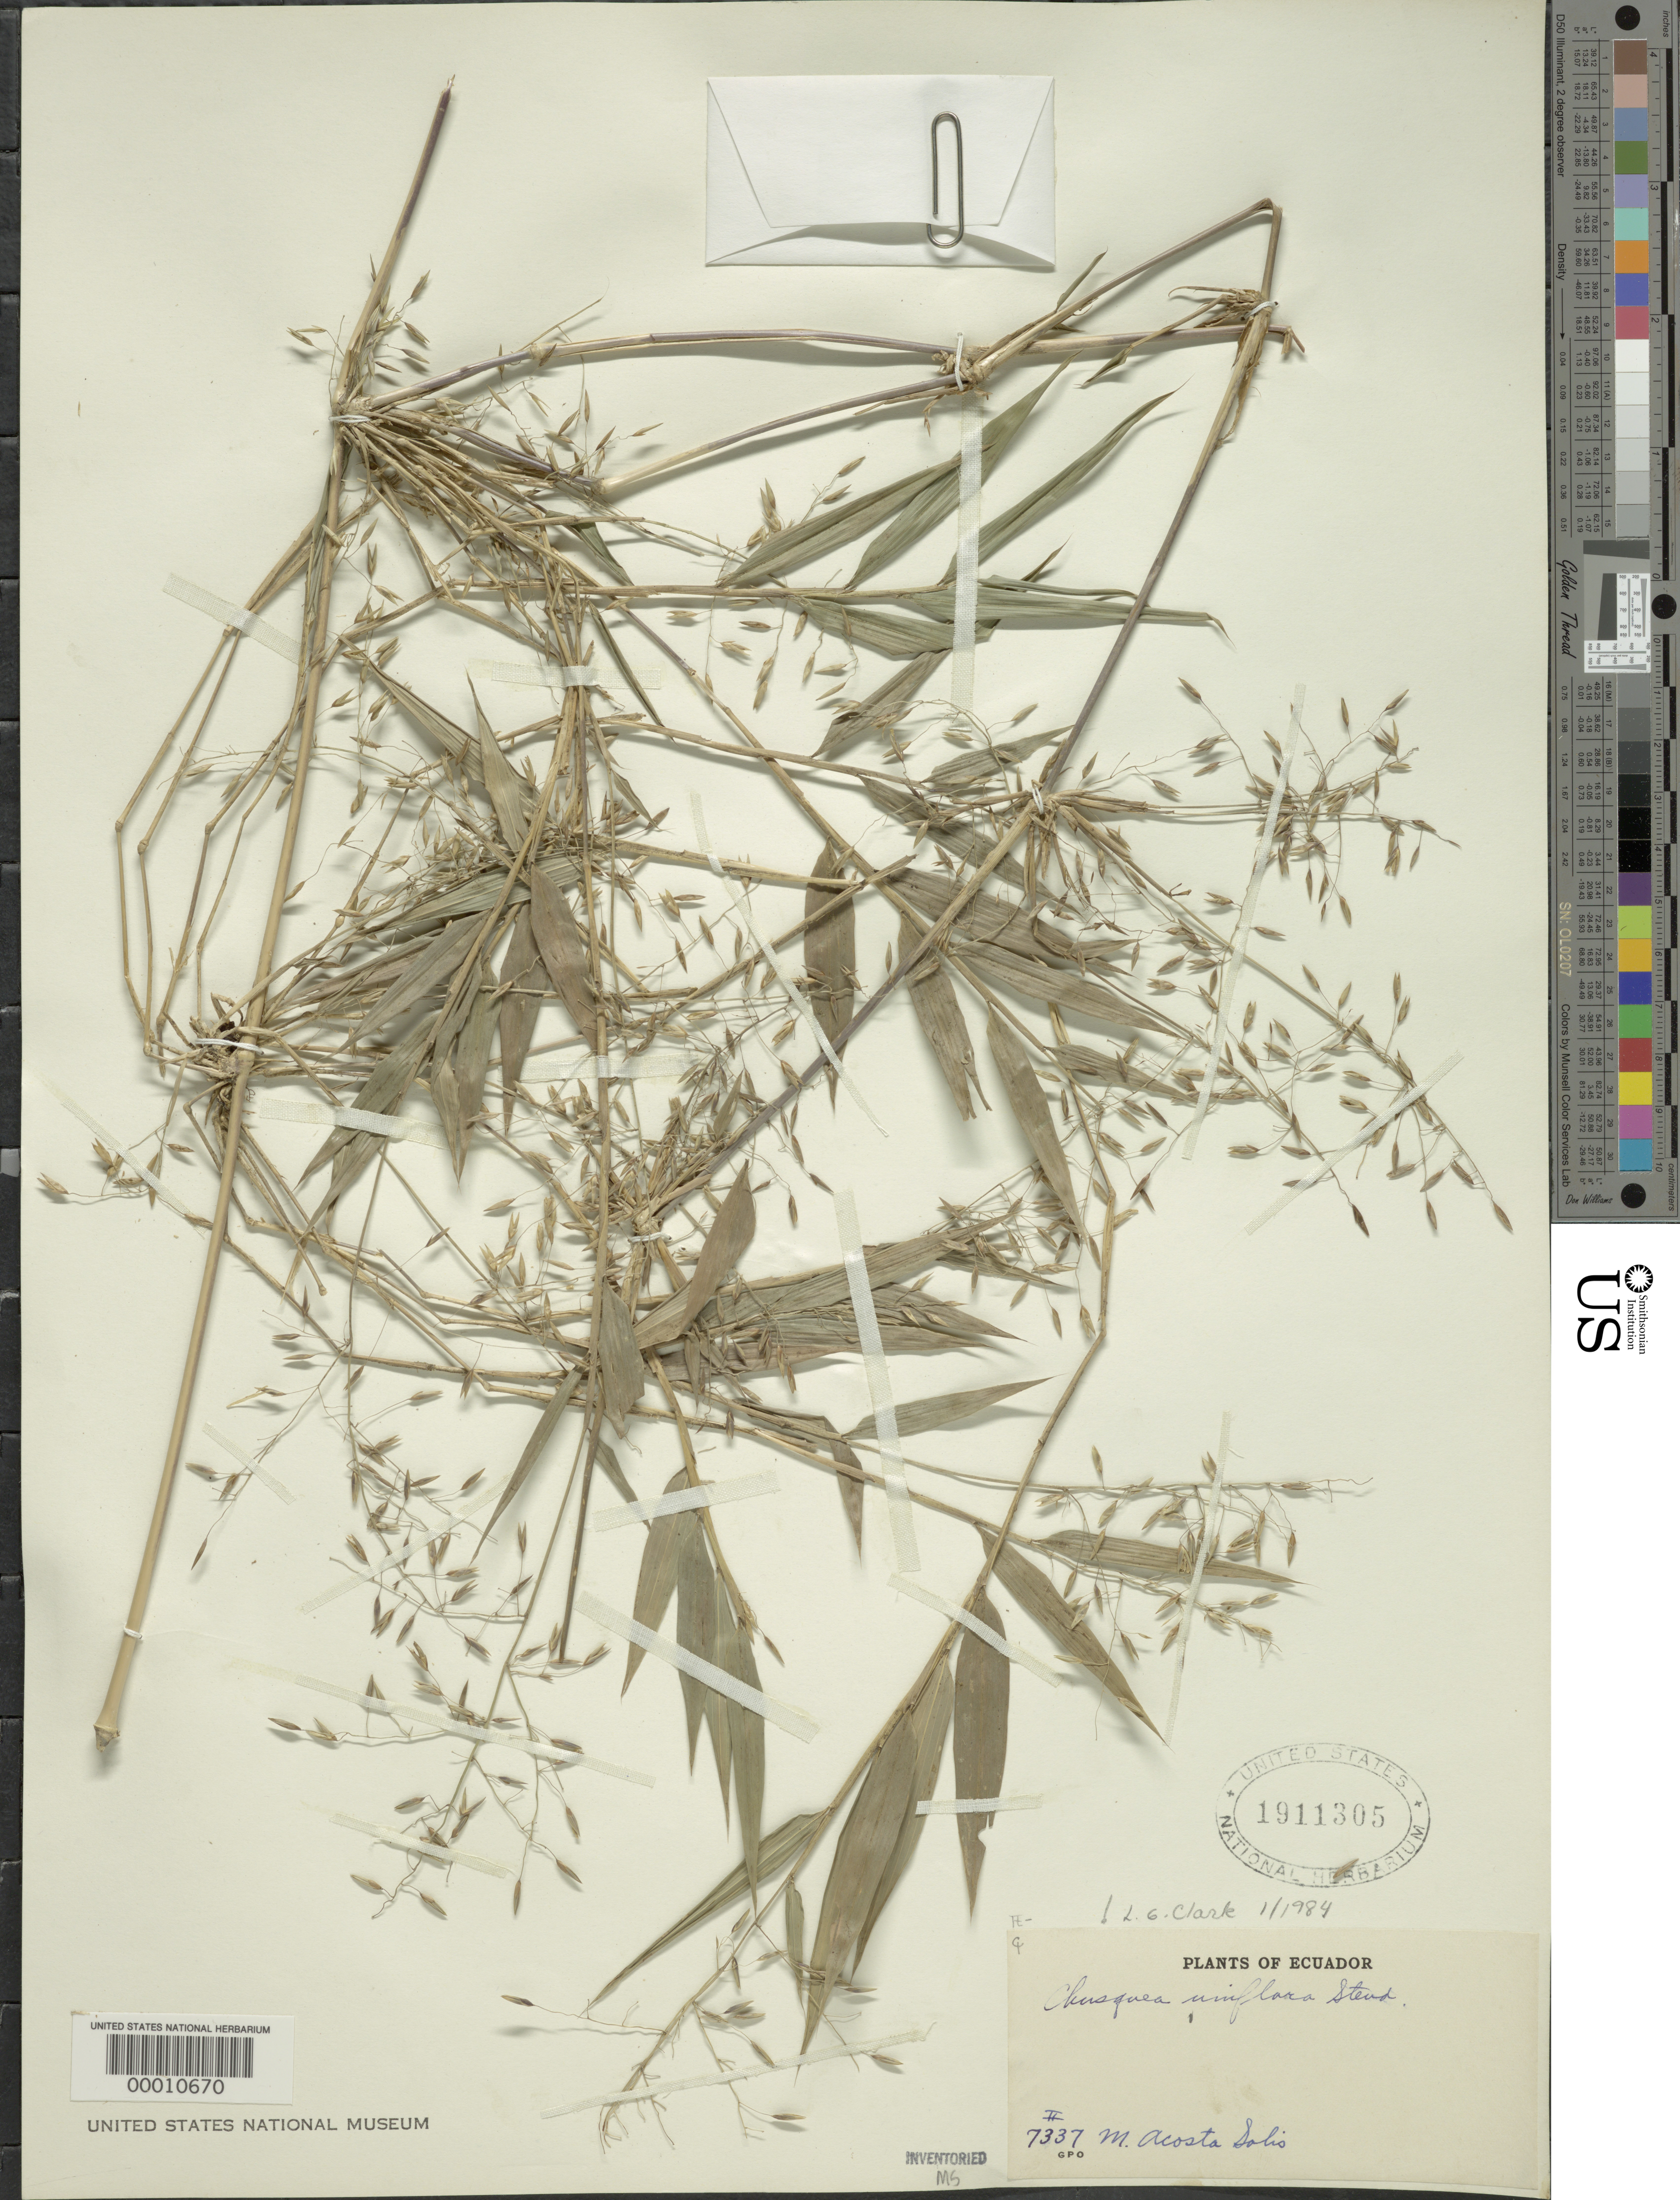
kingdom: Plantae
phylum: Tracheophyta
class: Liliopsida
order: Poales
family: Poaceae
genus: Chusquea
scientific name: Chusquea uniflora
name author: Steud.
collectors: M. Acosta Solis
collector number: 7337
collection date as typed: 13 Feb 1944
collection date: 1944-02-13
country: Ecuador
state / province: Chimborazo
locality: Pusucucho al Placer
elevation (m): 2000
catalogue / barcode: US 1911305